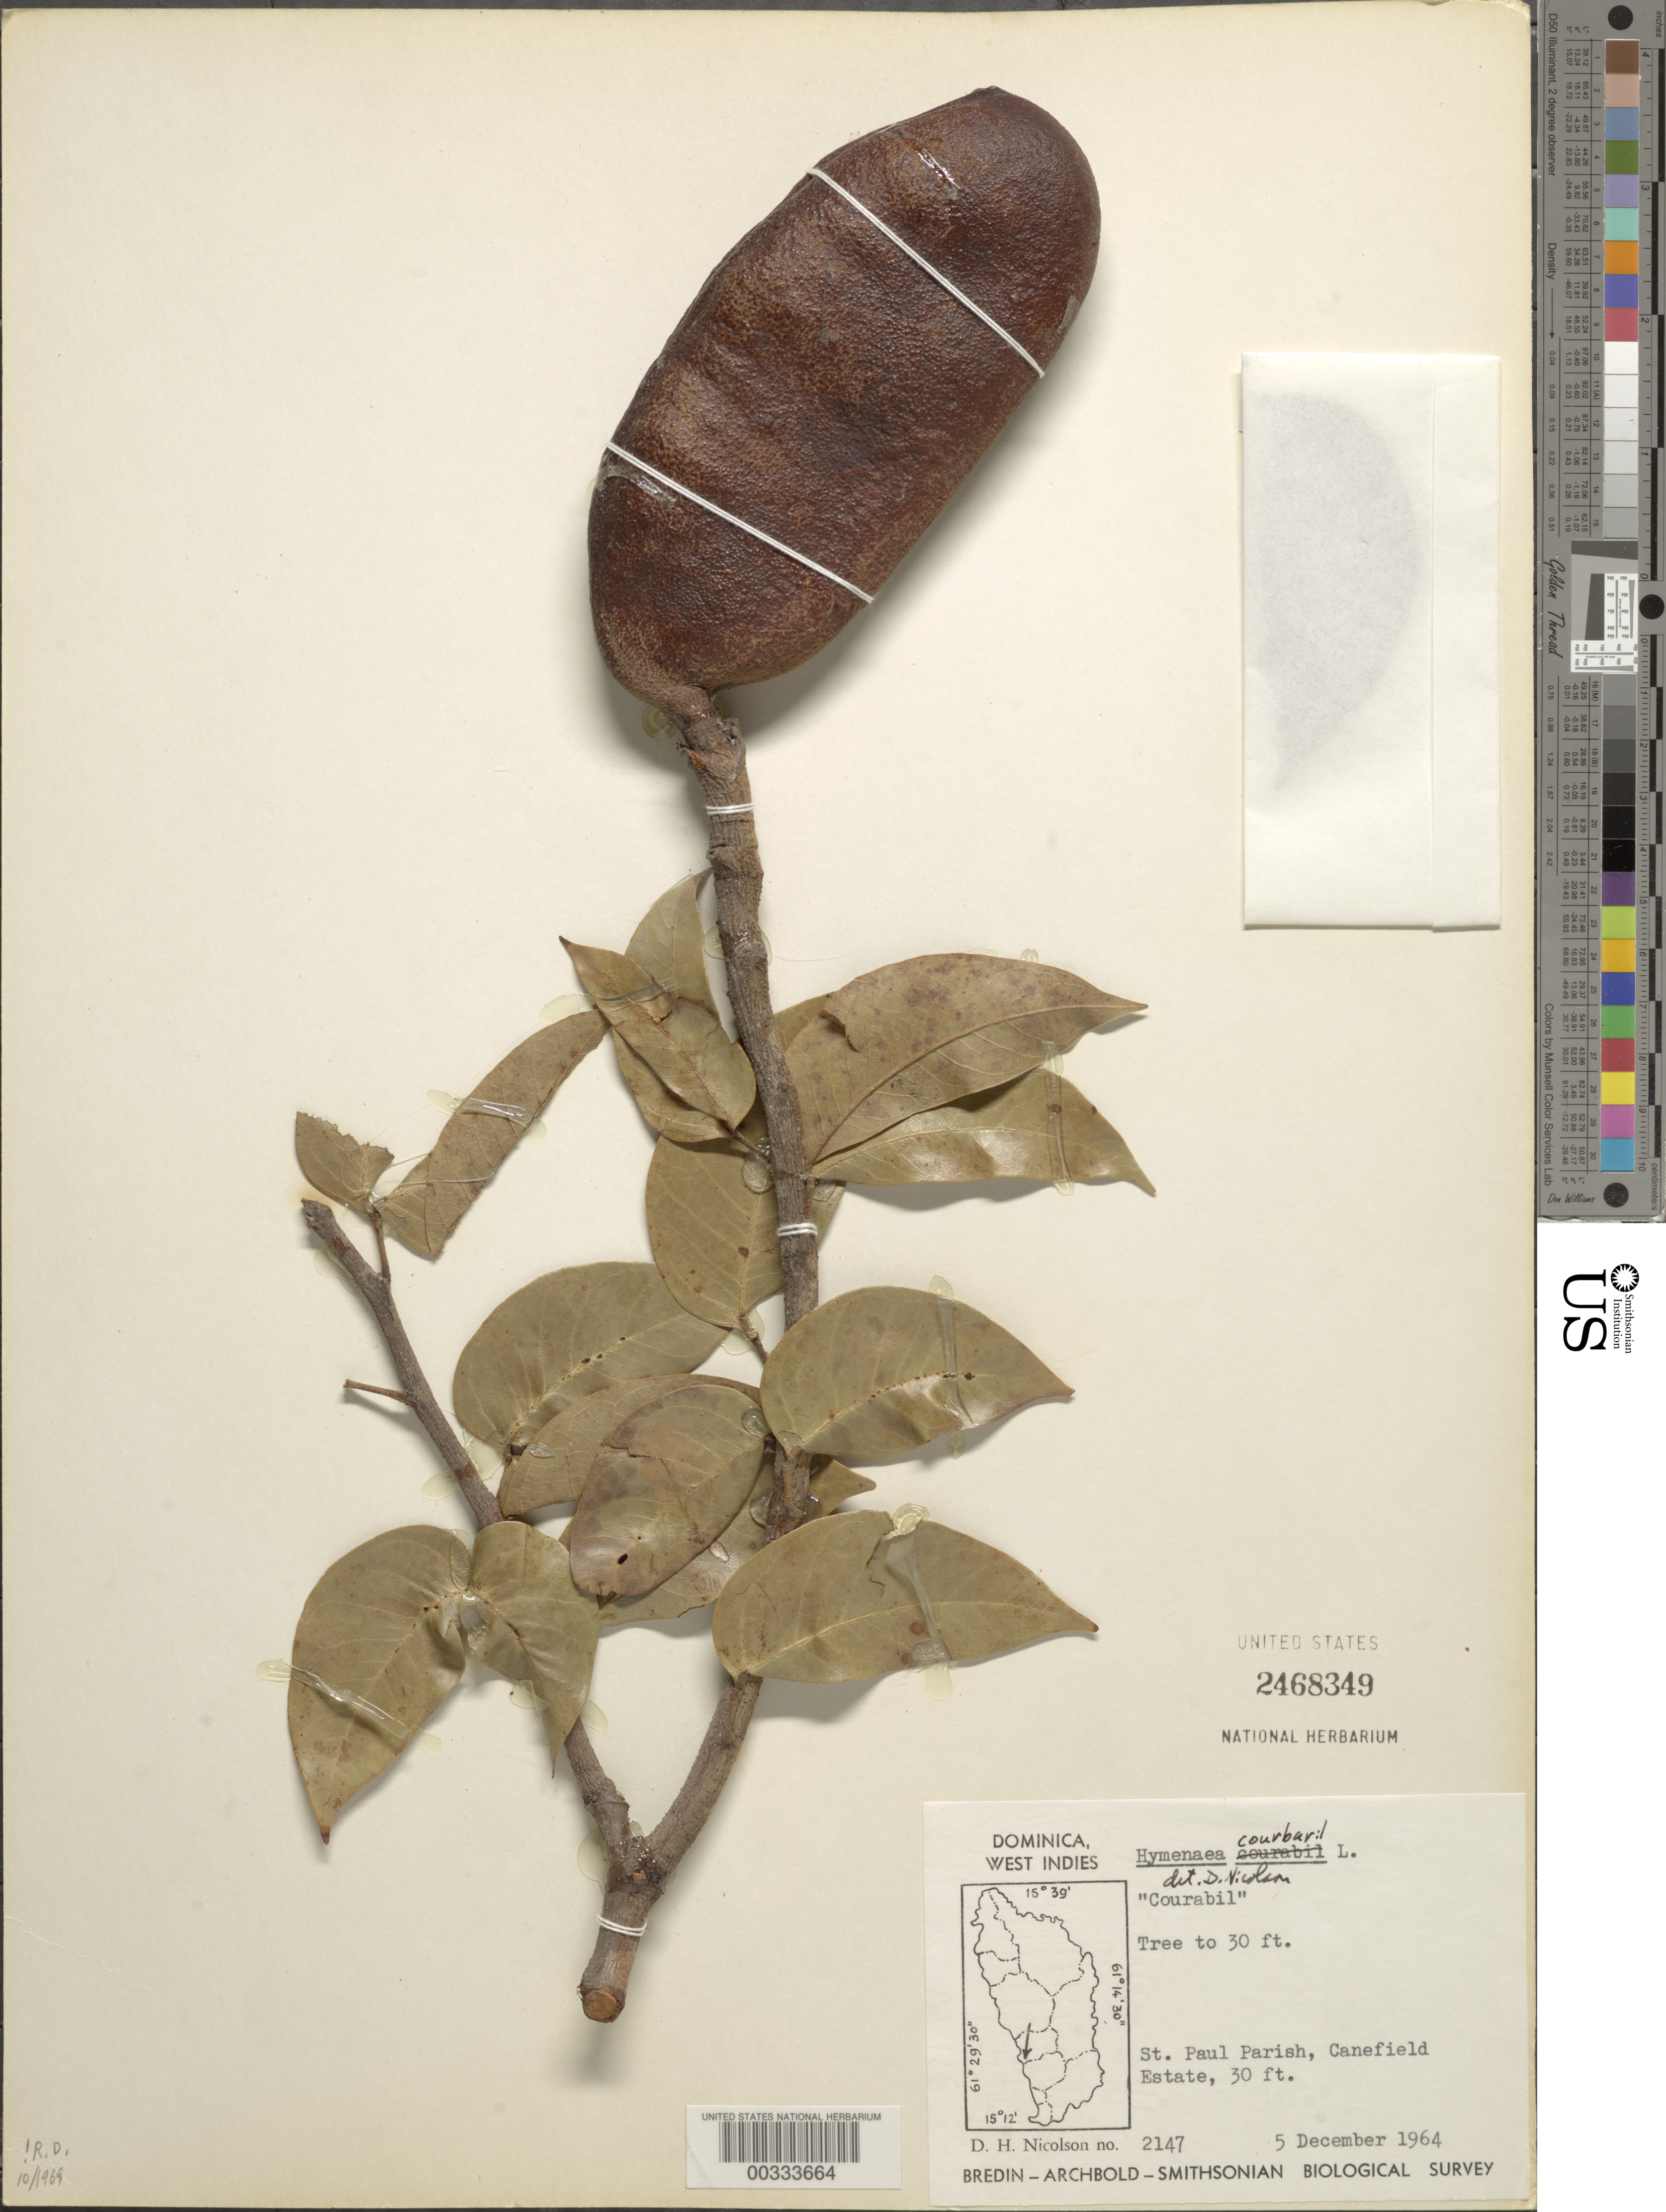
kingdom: Plantae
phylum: Tracheophyta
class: Magnoliopsida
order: Fabales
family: Fabaceae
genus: Hymenaea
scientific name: Hymenaea courbaril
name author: L.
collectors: D. H. Nicolson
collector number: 2147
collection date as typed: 05 Dec 1964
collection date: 1964-12-05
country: Dominica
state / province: St. Paul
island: Dominica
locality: Canefield estate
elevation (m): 9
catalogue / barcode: US 2468349